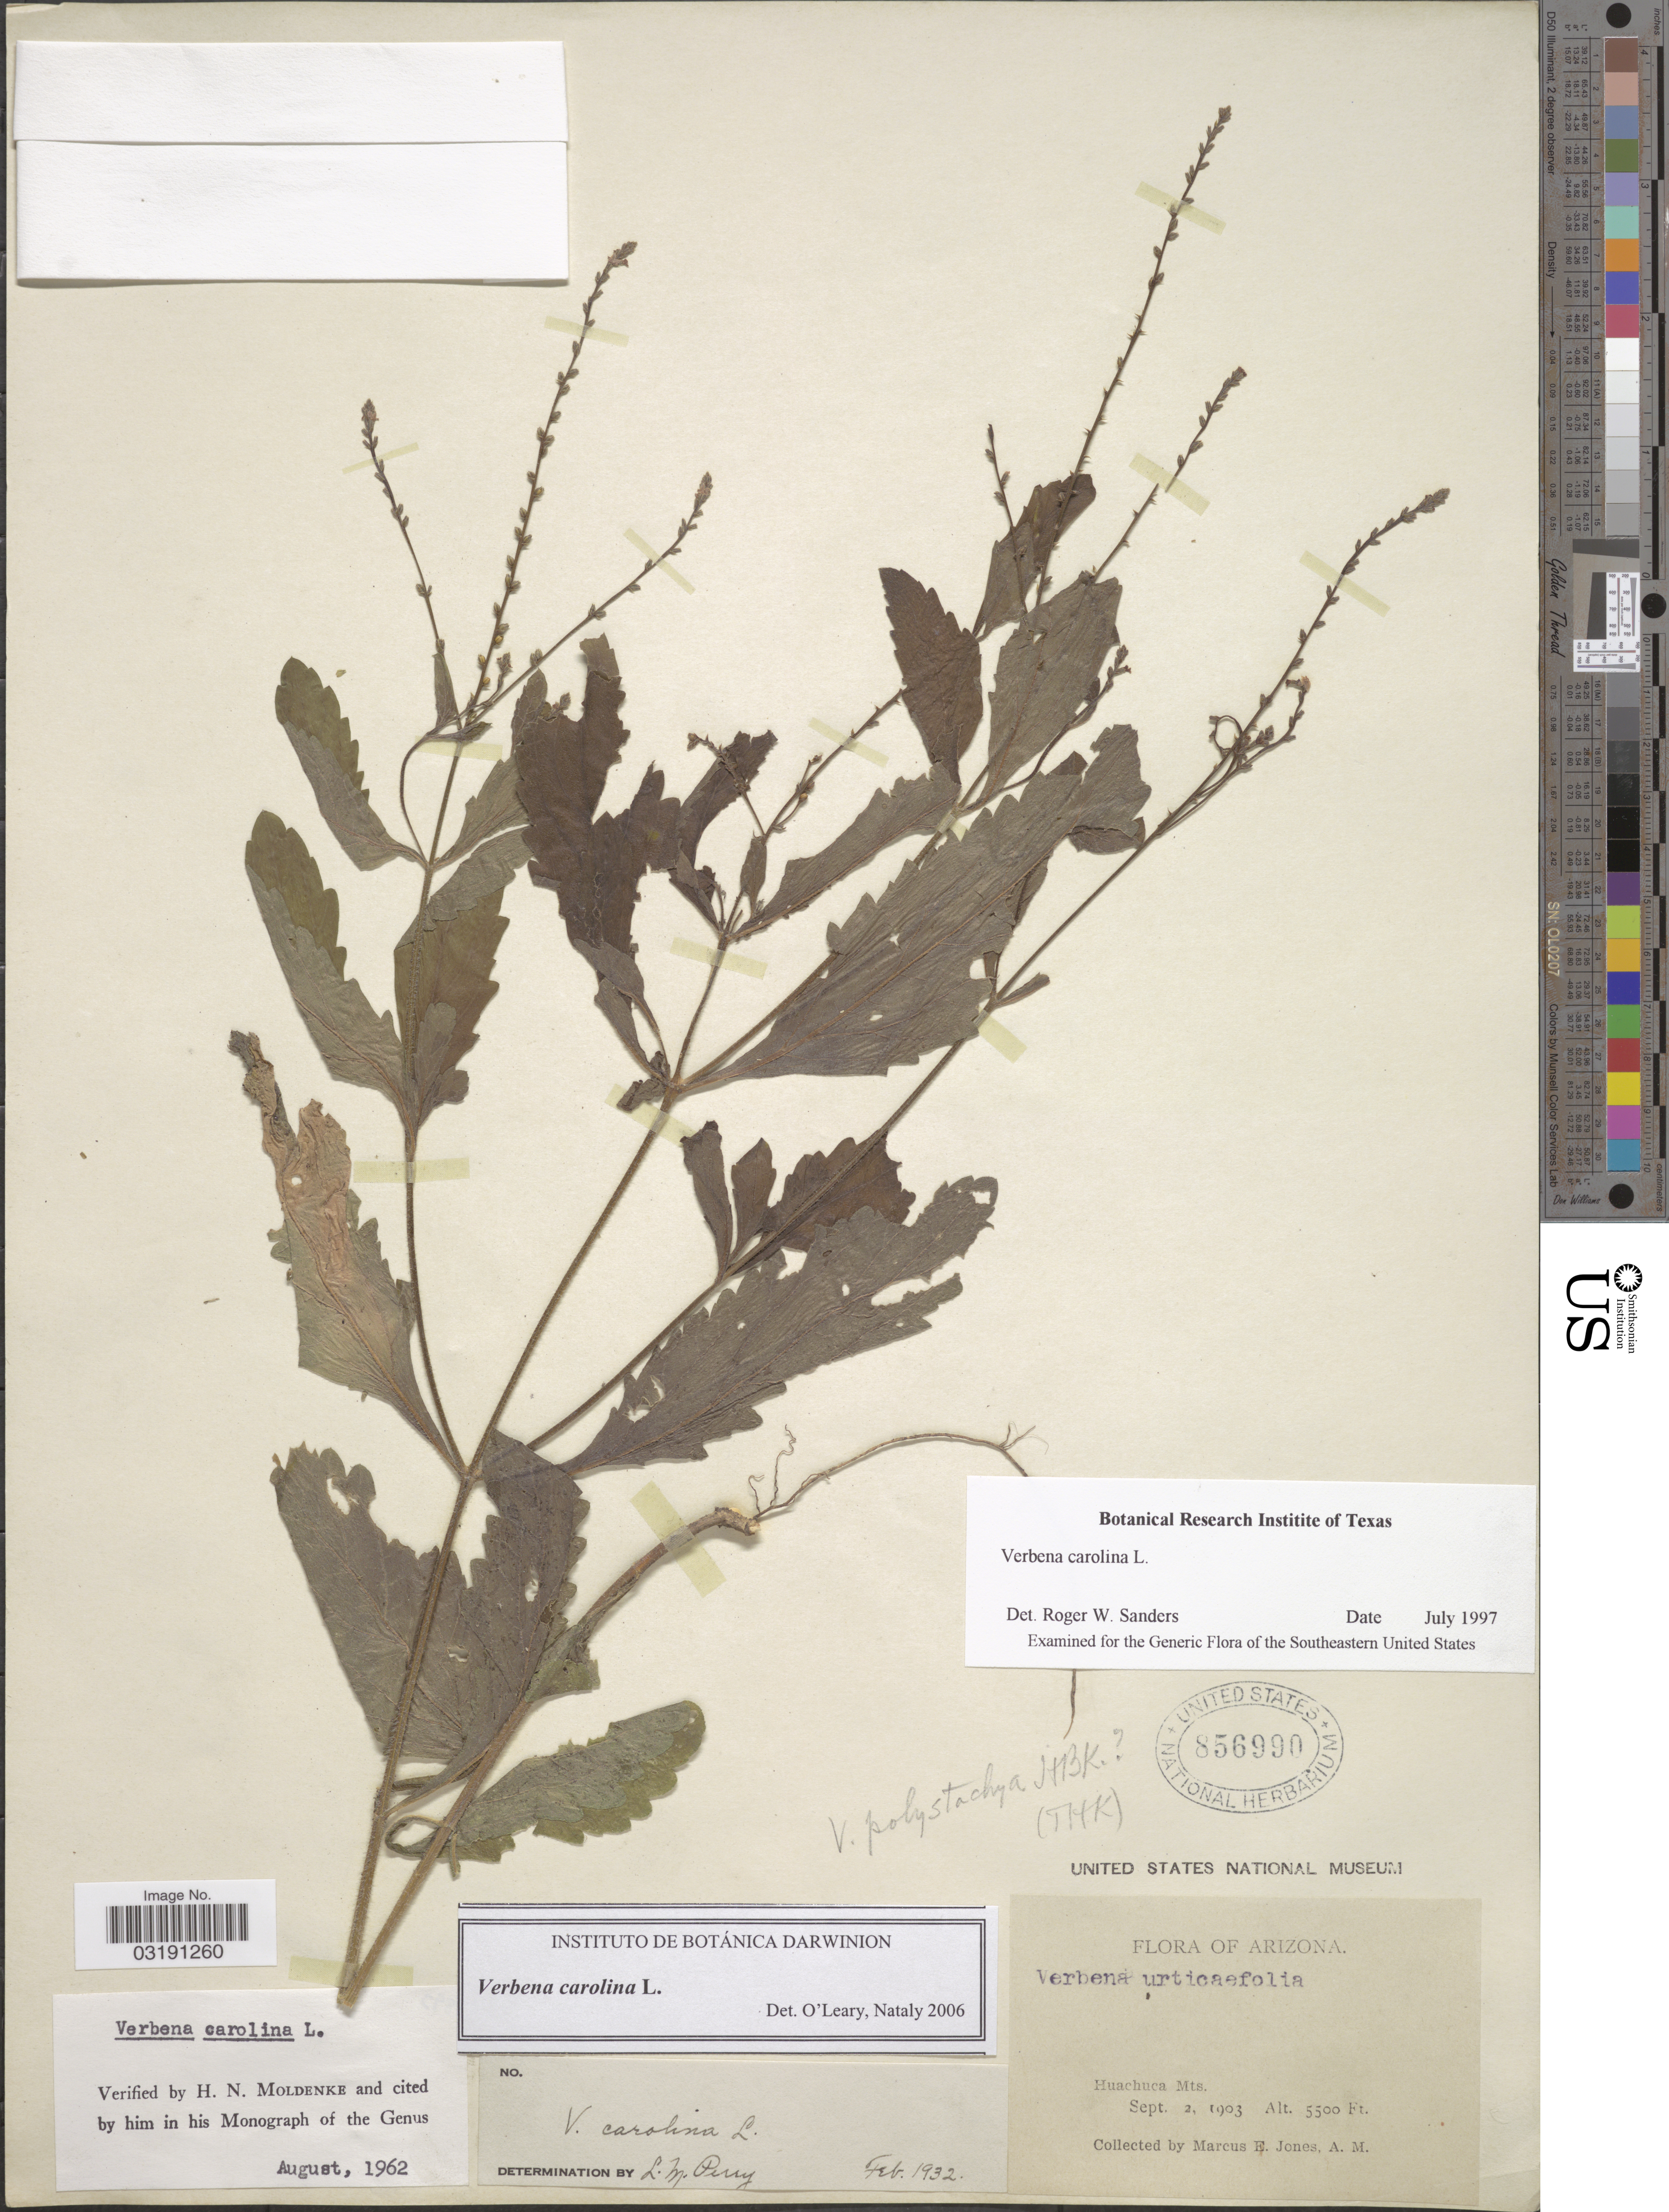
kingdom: Plantae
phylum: Tracheophyta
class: Magnoliopsida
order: Lamiales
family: Verbenaceae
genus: Verbena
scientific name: Verbena carolina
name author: L.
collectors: M. E. Jones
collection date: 1903-09-02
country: United States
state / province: Arizona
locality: Huachuca Mts.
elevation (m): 1676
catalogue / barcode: US 856990